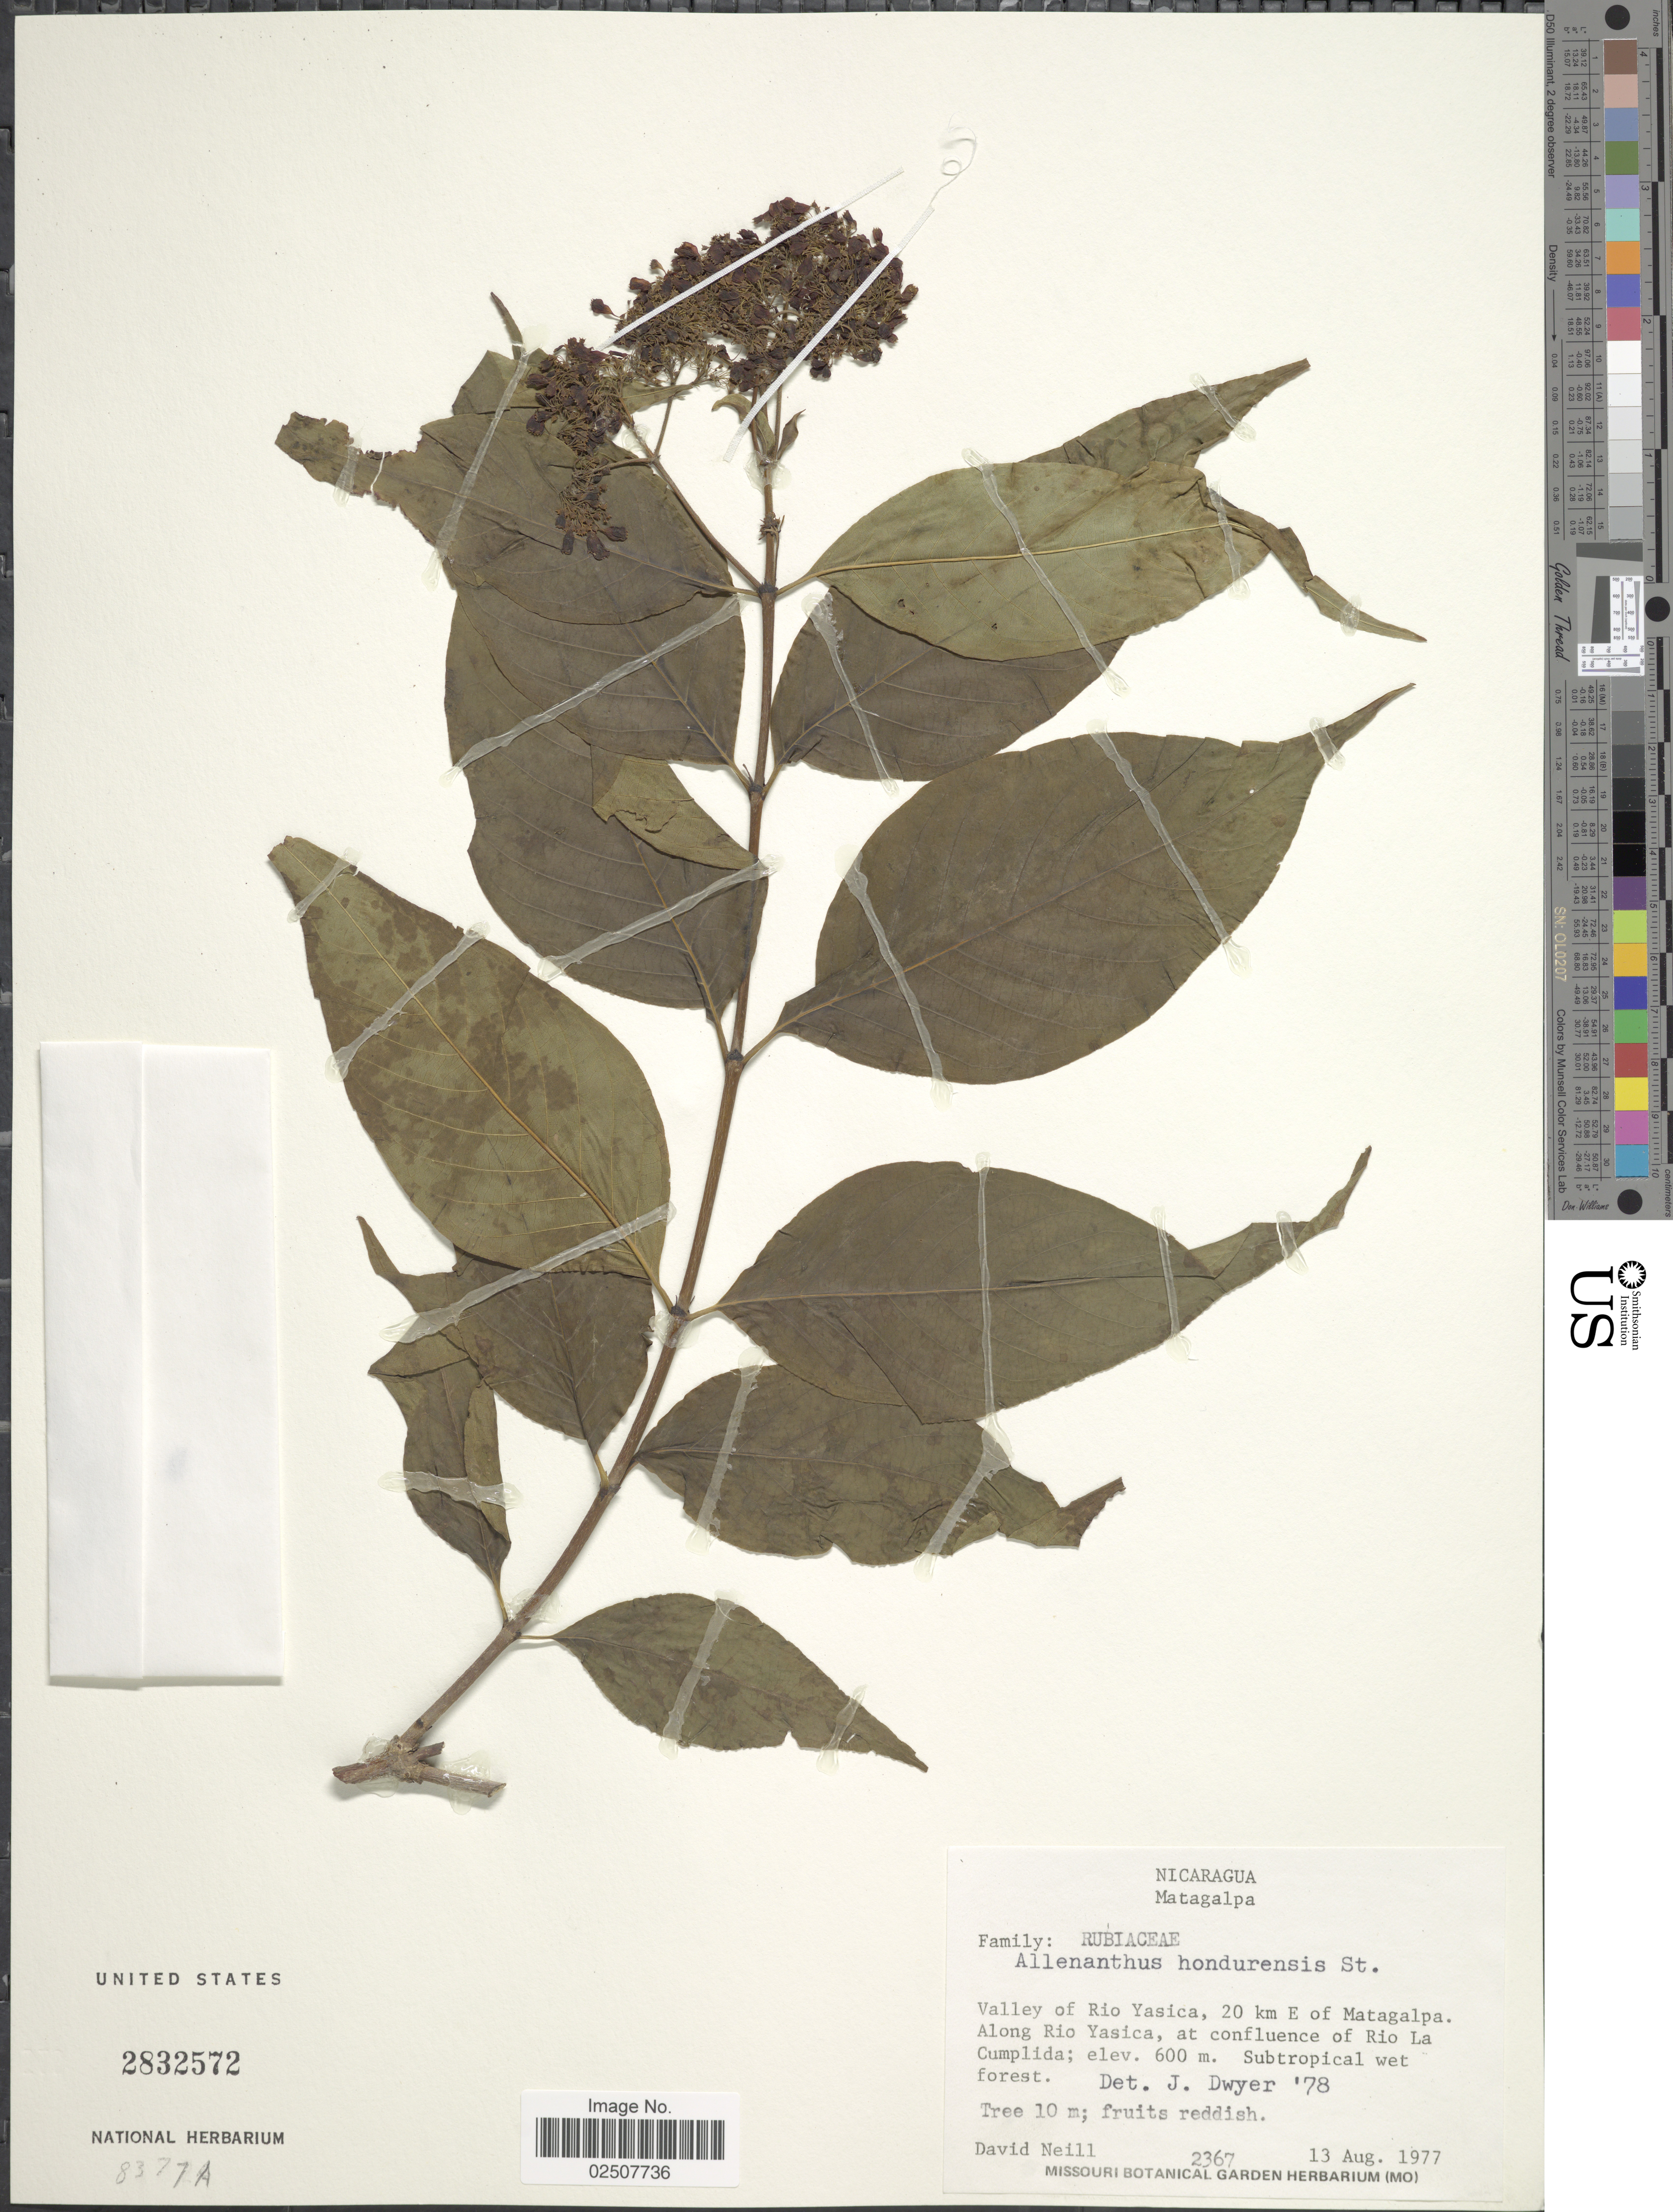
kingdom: Plantae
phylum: Tracheophyta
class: Magnoliopsida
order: Gentianales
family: Rubiaceae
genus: Allenanthus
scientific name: Allenanthus hondurensis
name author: Standl.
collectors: D. Neill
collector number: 2367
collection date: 1977-08-13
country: Nicaragua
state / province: Matagalpa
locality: Valley of Rio Yasica, 20 km E of Matagalpa. Along Rio Yasica, at confluence of Rio La Cumplida. Subtropical wet forest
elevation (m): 600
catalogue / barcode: US 2832572